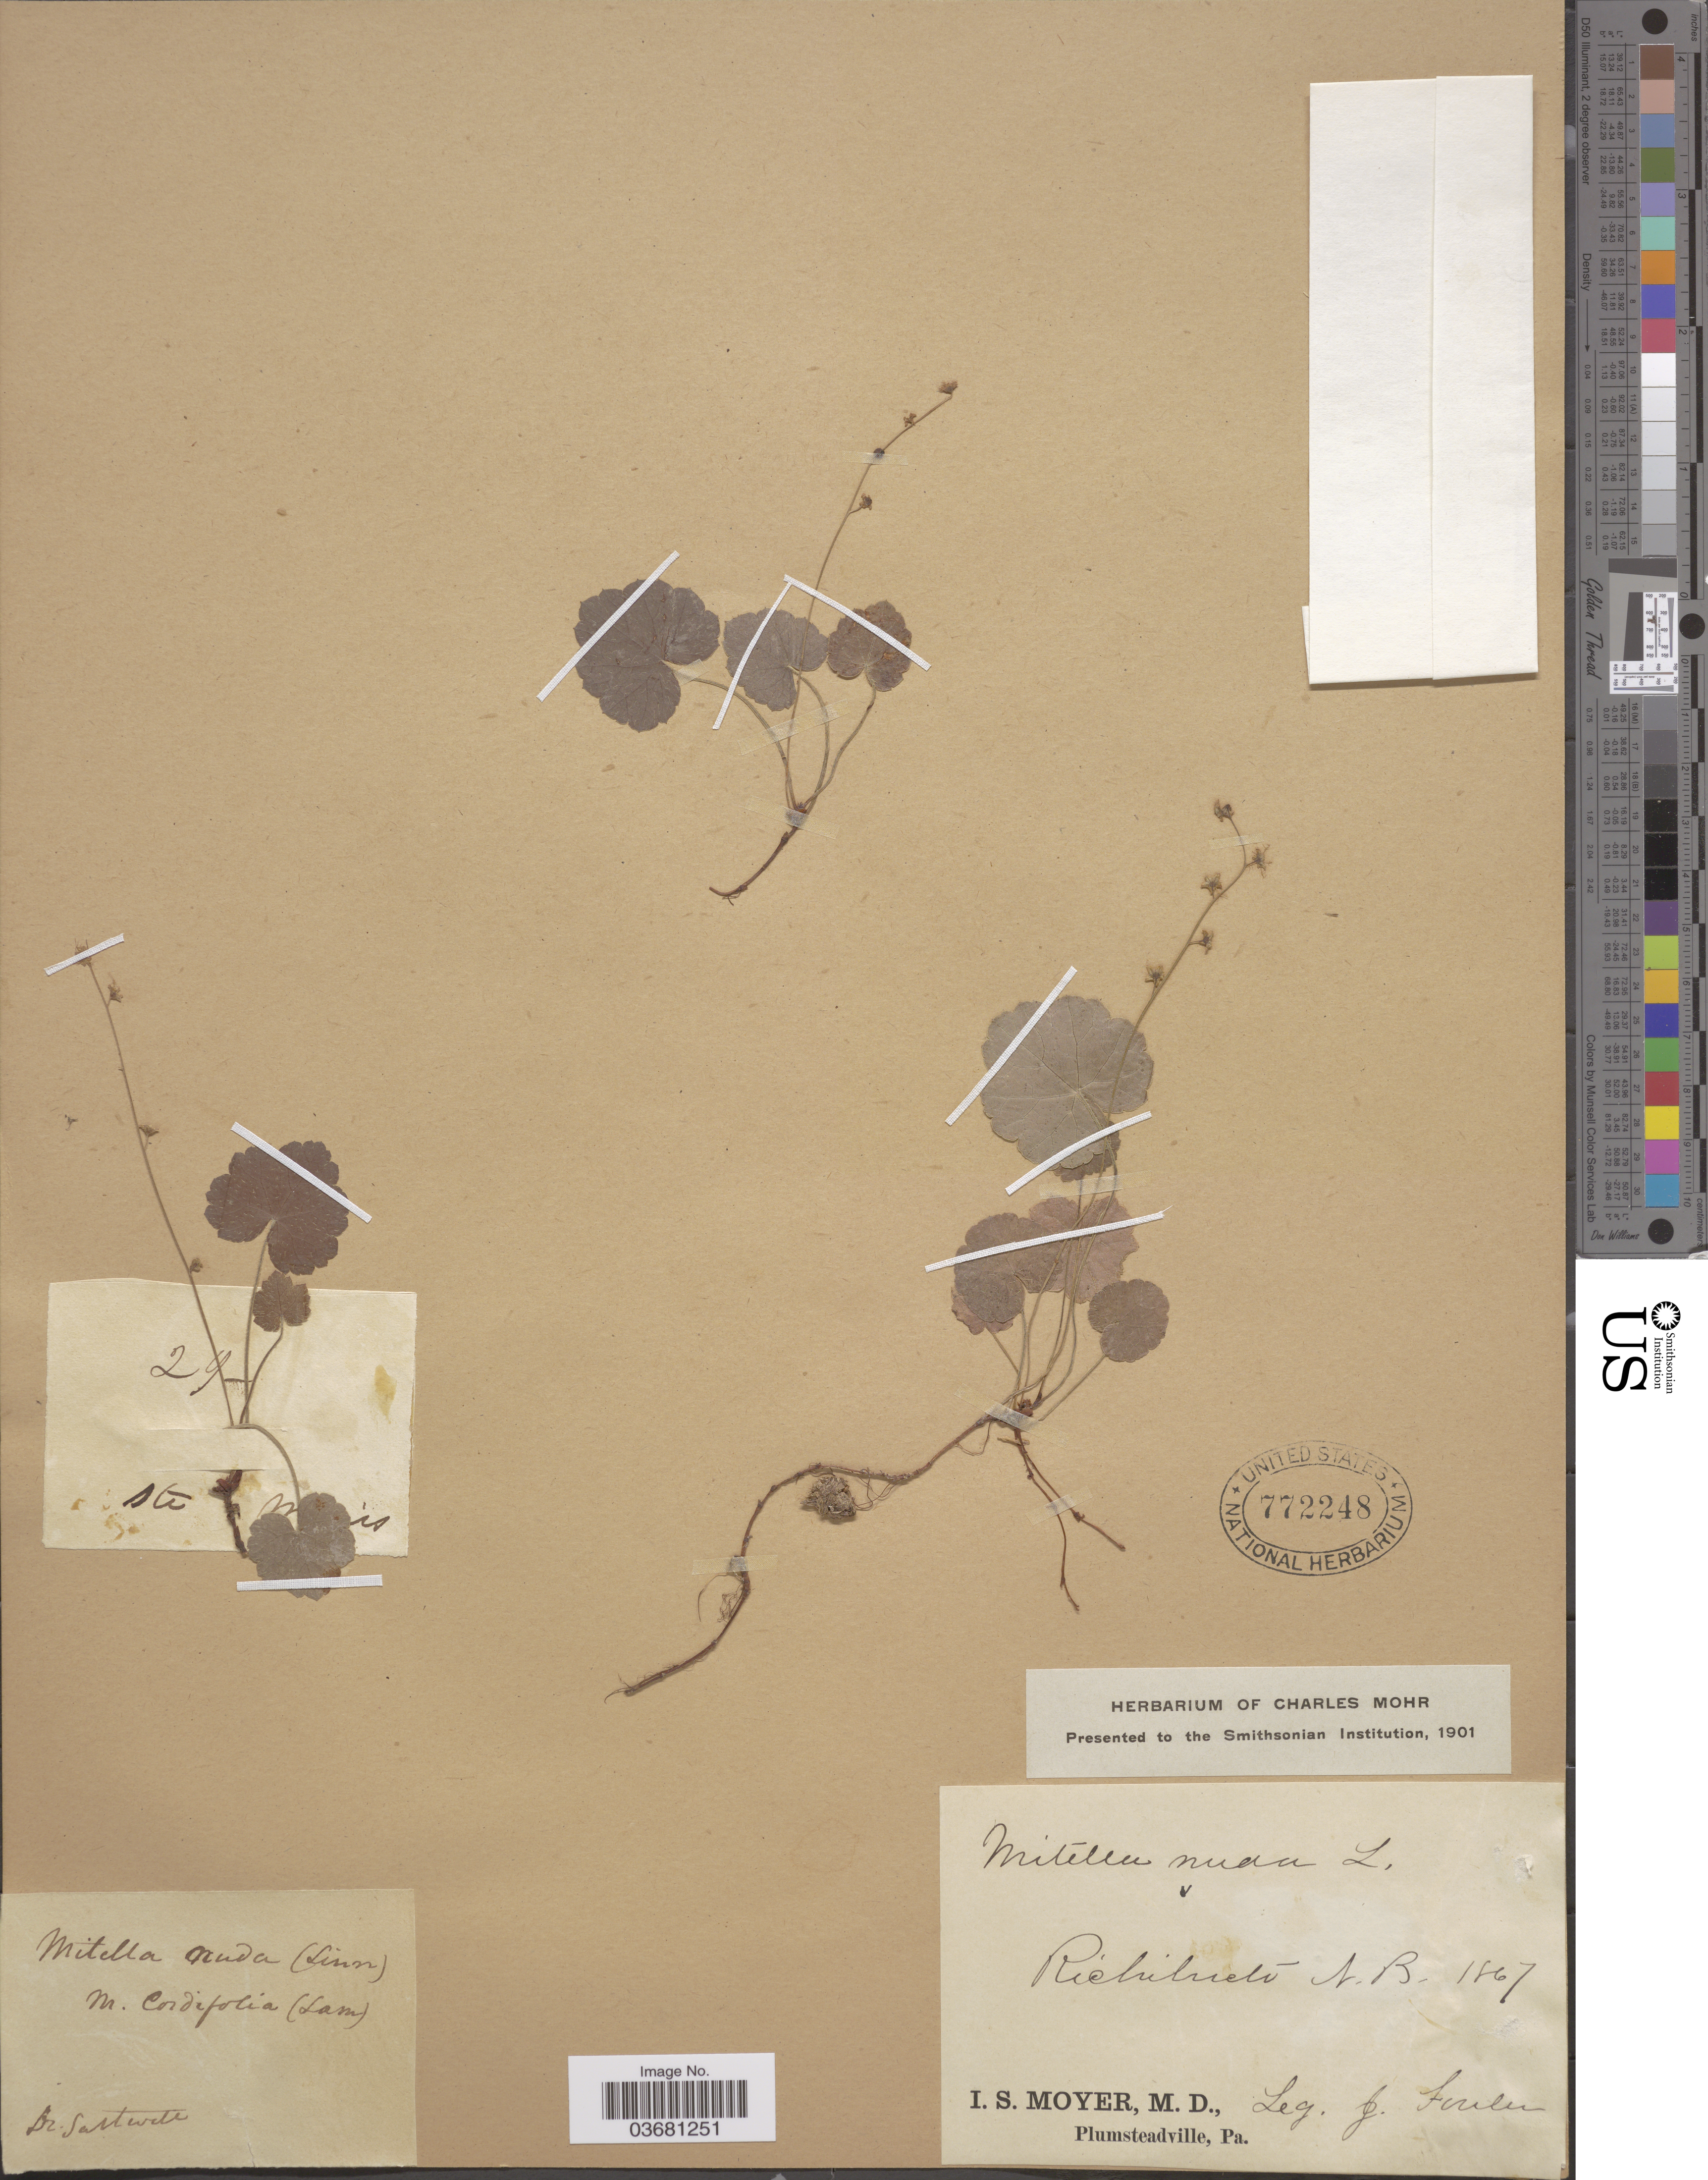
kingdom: Plantae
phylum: Tracheophyta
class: Magnoliopsida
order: Saxifragales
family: Saxifragaceae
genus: Mitella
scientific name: Mitella nuda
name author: L.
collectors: Sartwell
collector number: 29-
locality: Ste [illegible text]is.[interpreted]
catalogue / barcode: US 772248-2